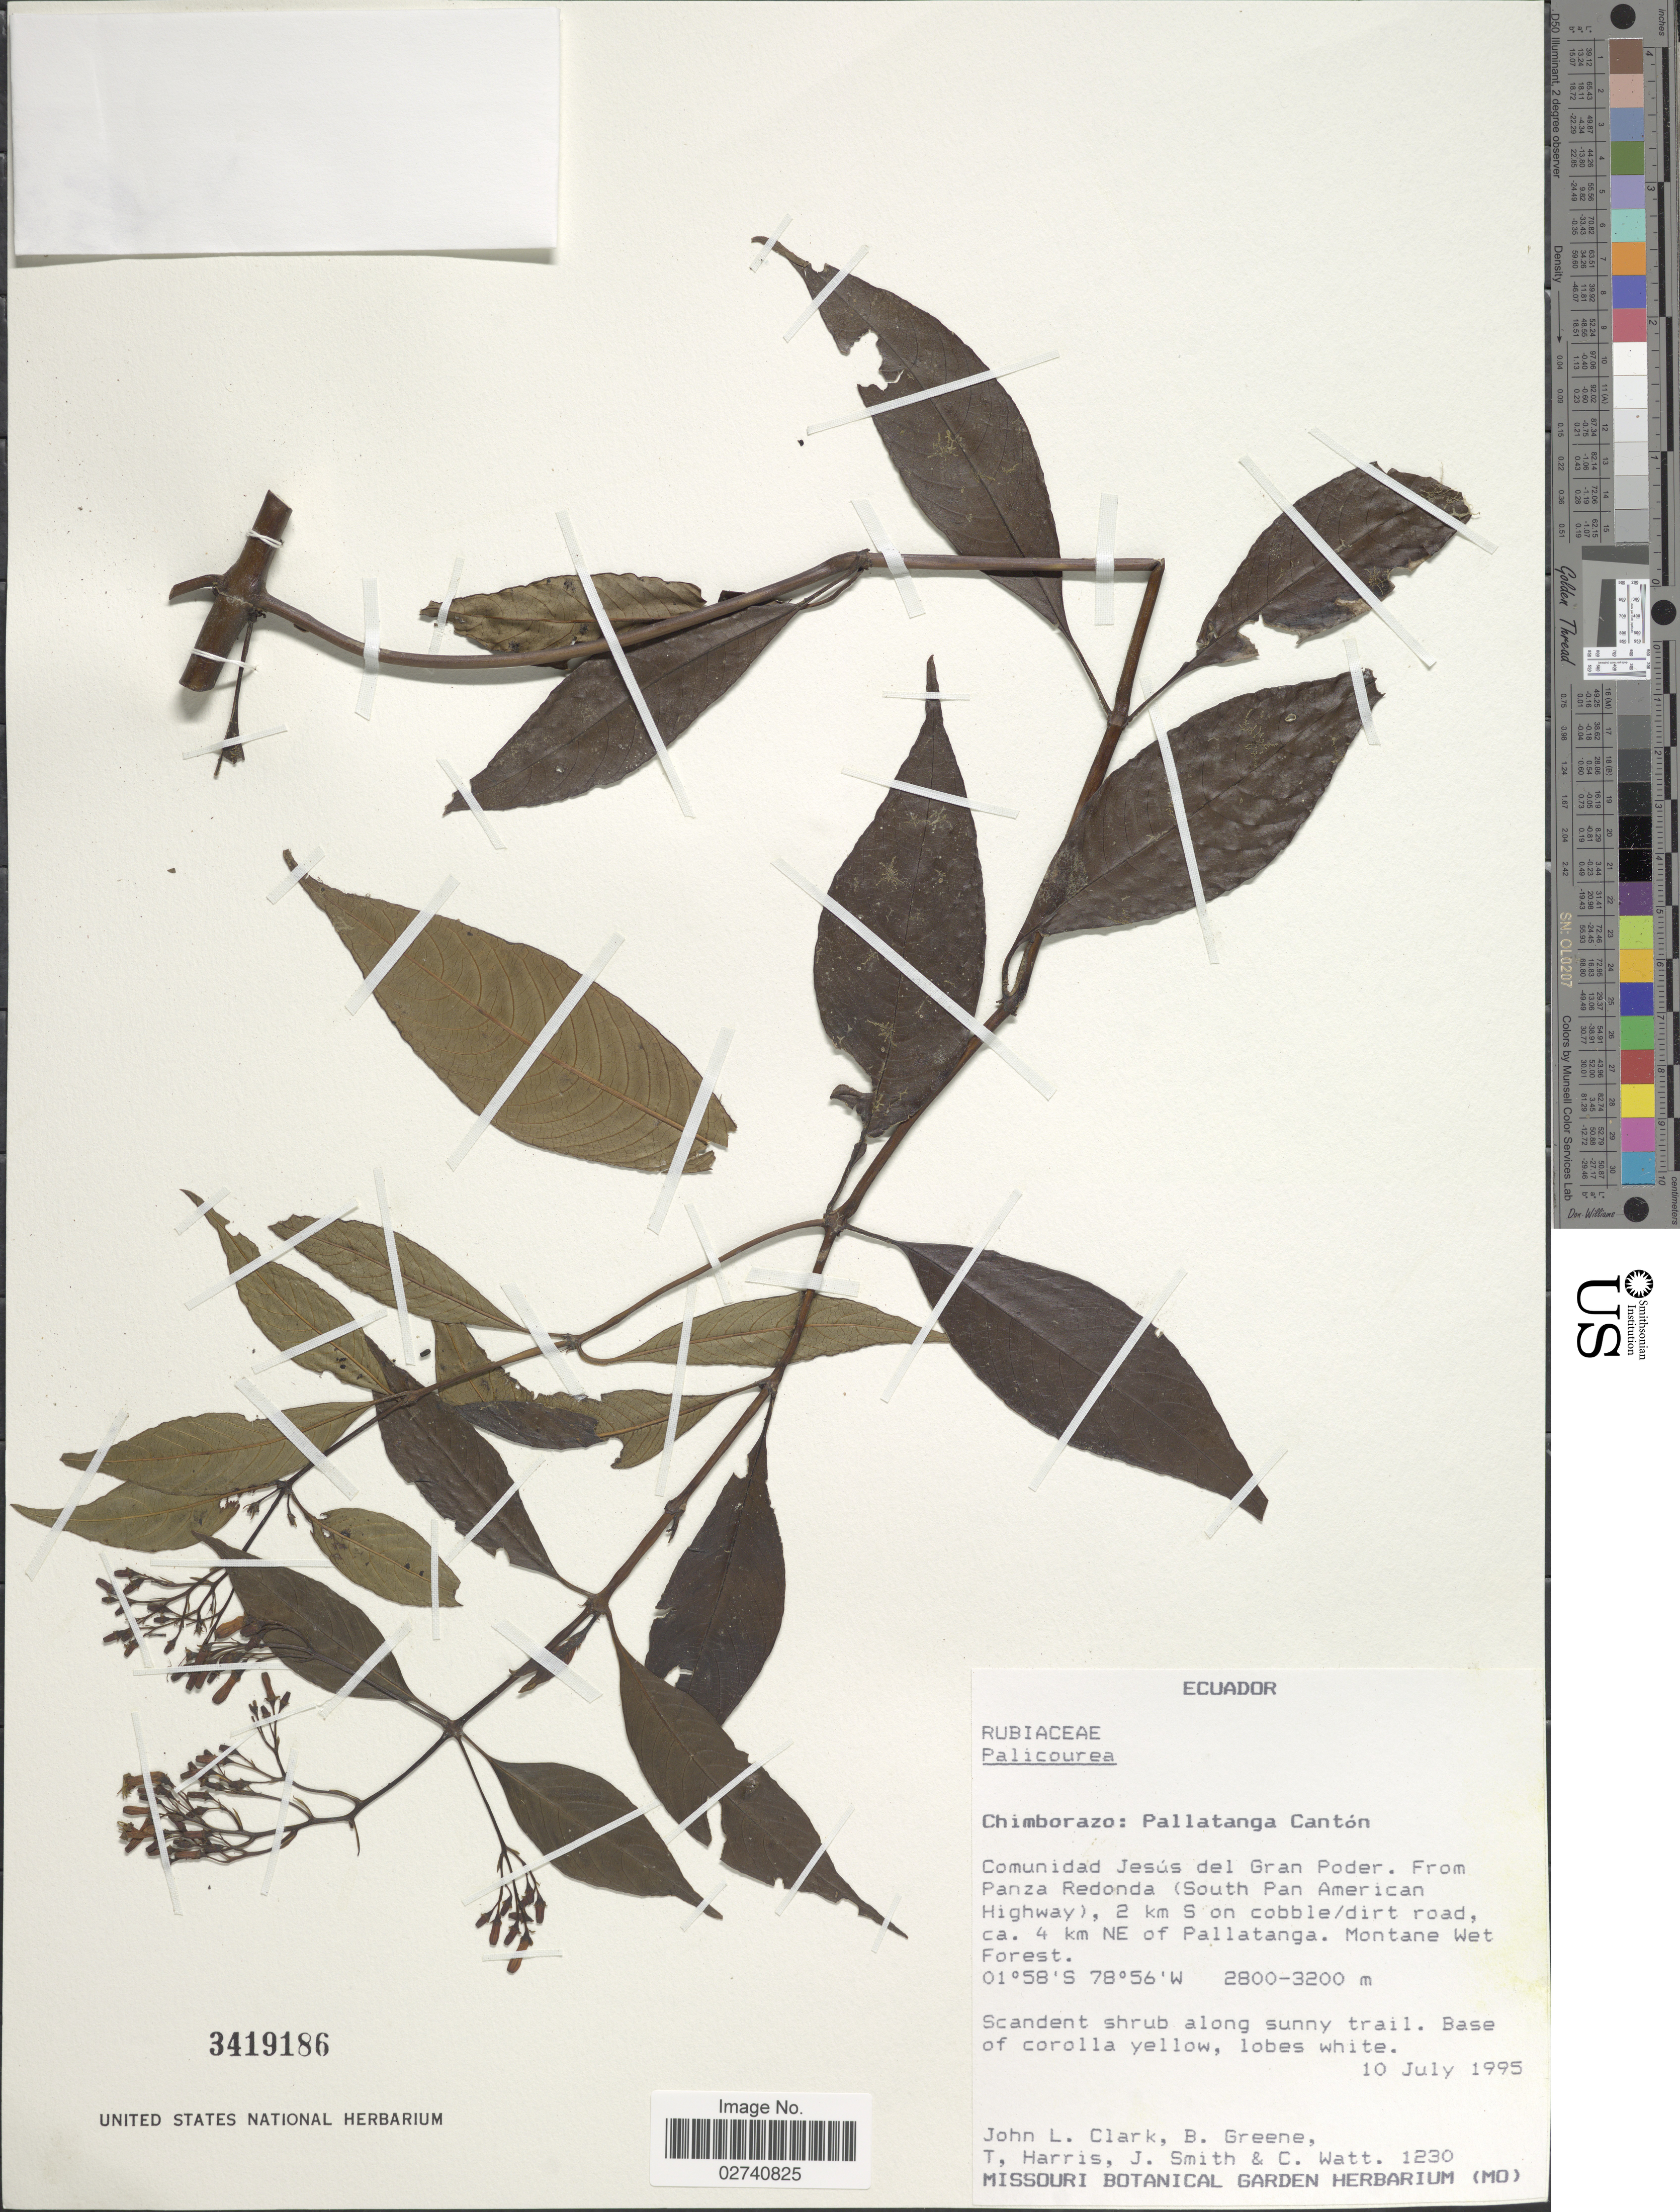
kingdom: Plantae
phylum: Tracheophyta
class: Magnoliopsida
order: Gentianales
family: Rubiaceae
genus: Palicourea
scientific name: Palicourea sp.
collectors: J. L. Clark, B. Greene, T. Harris, J. Smith & C. Watt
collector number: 1230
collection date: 1995-07-10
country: Ecuador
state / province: Chimborazo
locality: Pallatanga Canton. Comunidad Jesus del Gran Poder. From Panza Redonda (South Pan American Highway), 2 km S on cobble/dirt road. ca. 4 km NE of Pallatanga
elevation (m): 2800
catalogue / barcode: US 3419186